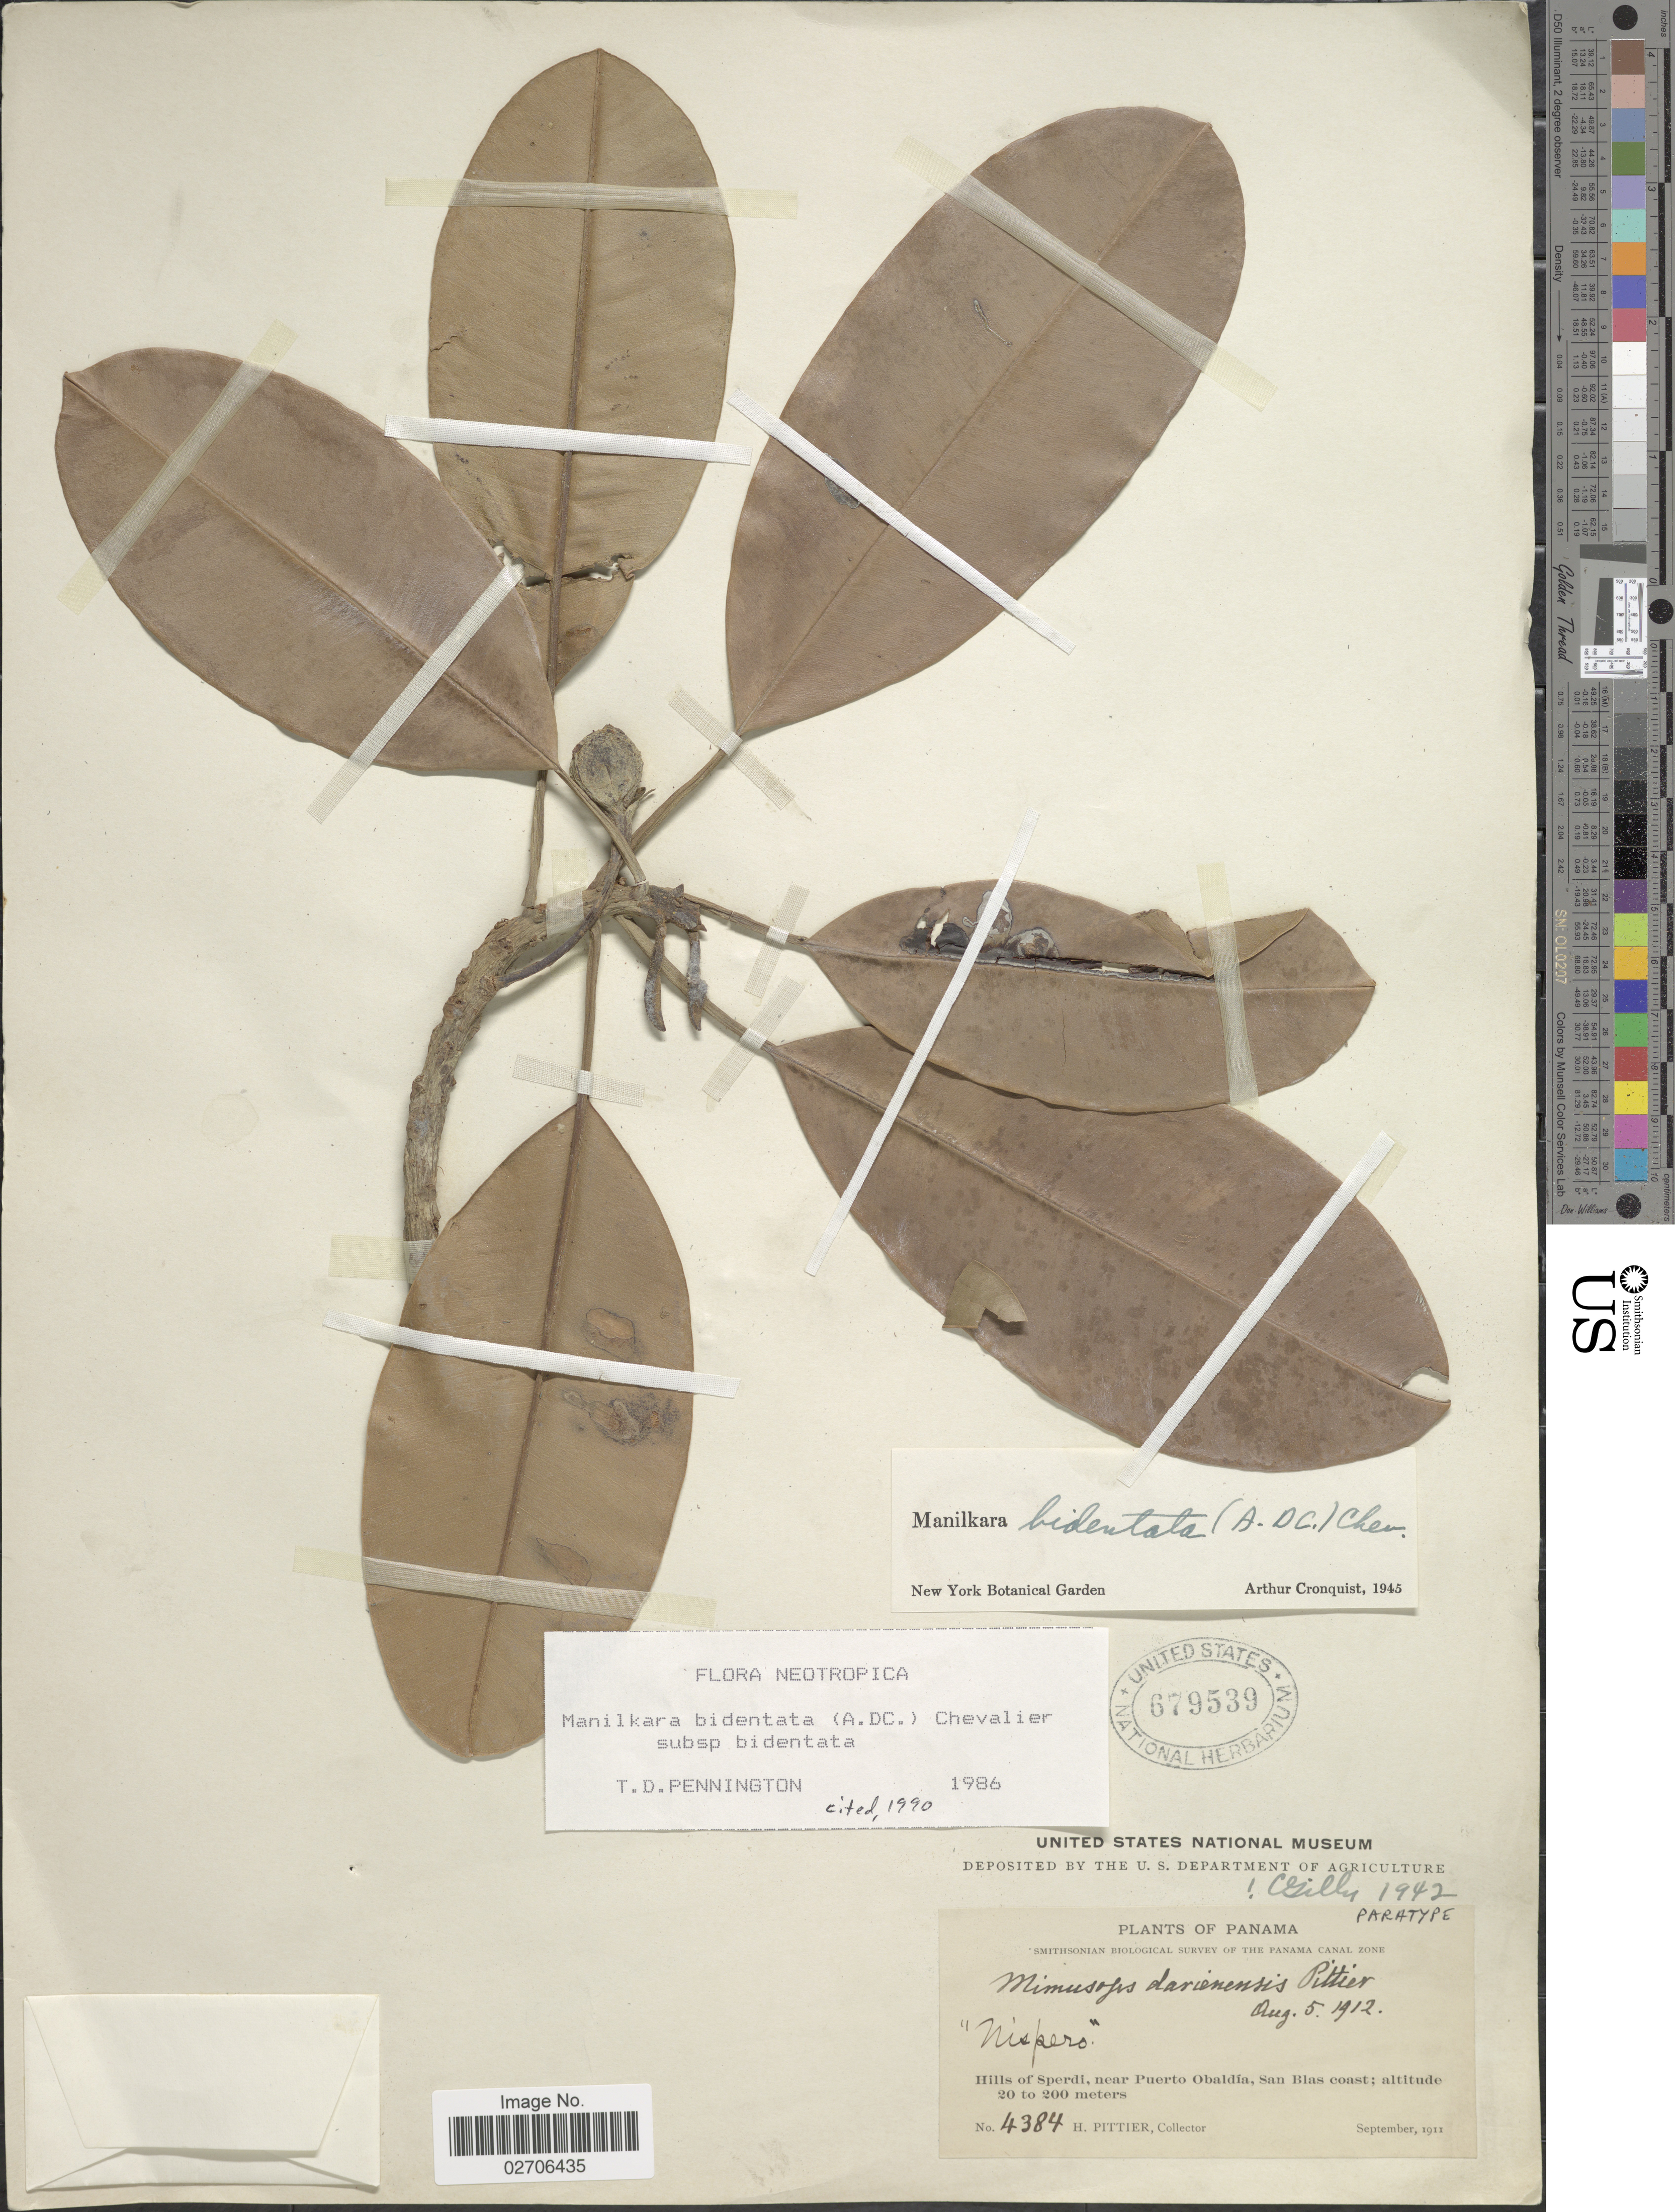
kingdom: Plantae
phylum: Tracheophyta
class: Magnoliopsida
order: Ericales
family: Sapotaceae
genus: Manilkara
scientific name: Manilkara bidentata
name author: (A. DC.) A. Chev.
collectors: H. F. Pittier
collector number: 4384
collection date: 1911-09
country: Panama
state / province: Kuna Yala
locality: Hills of Sperdi, near Puerto Obaldia, San Blas coast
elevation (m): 20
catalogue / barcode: US 679539